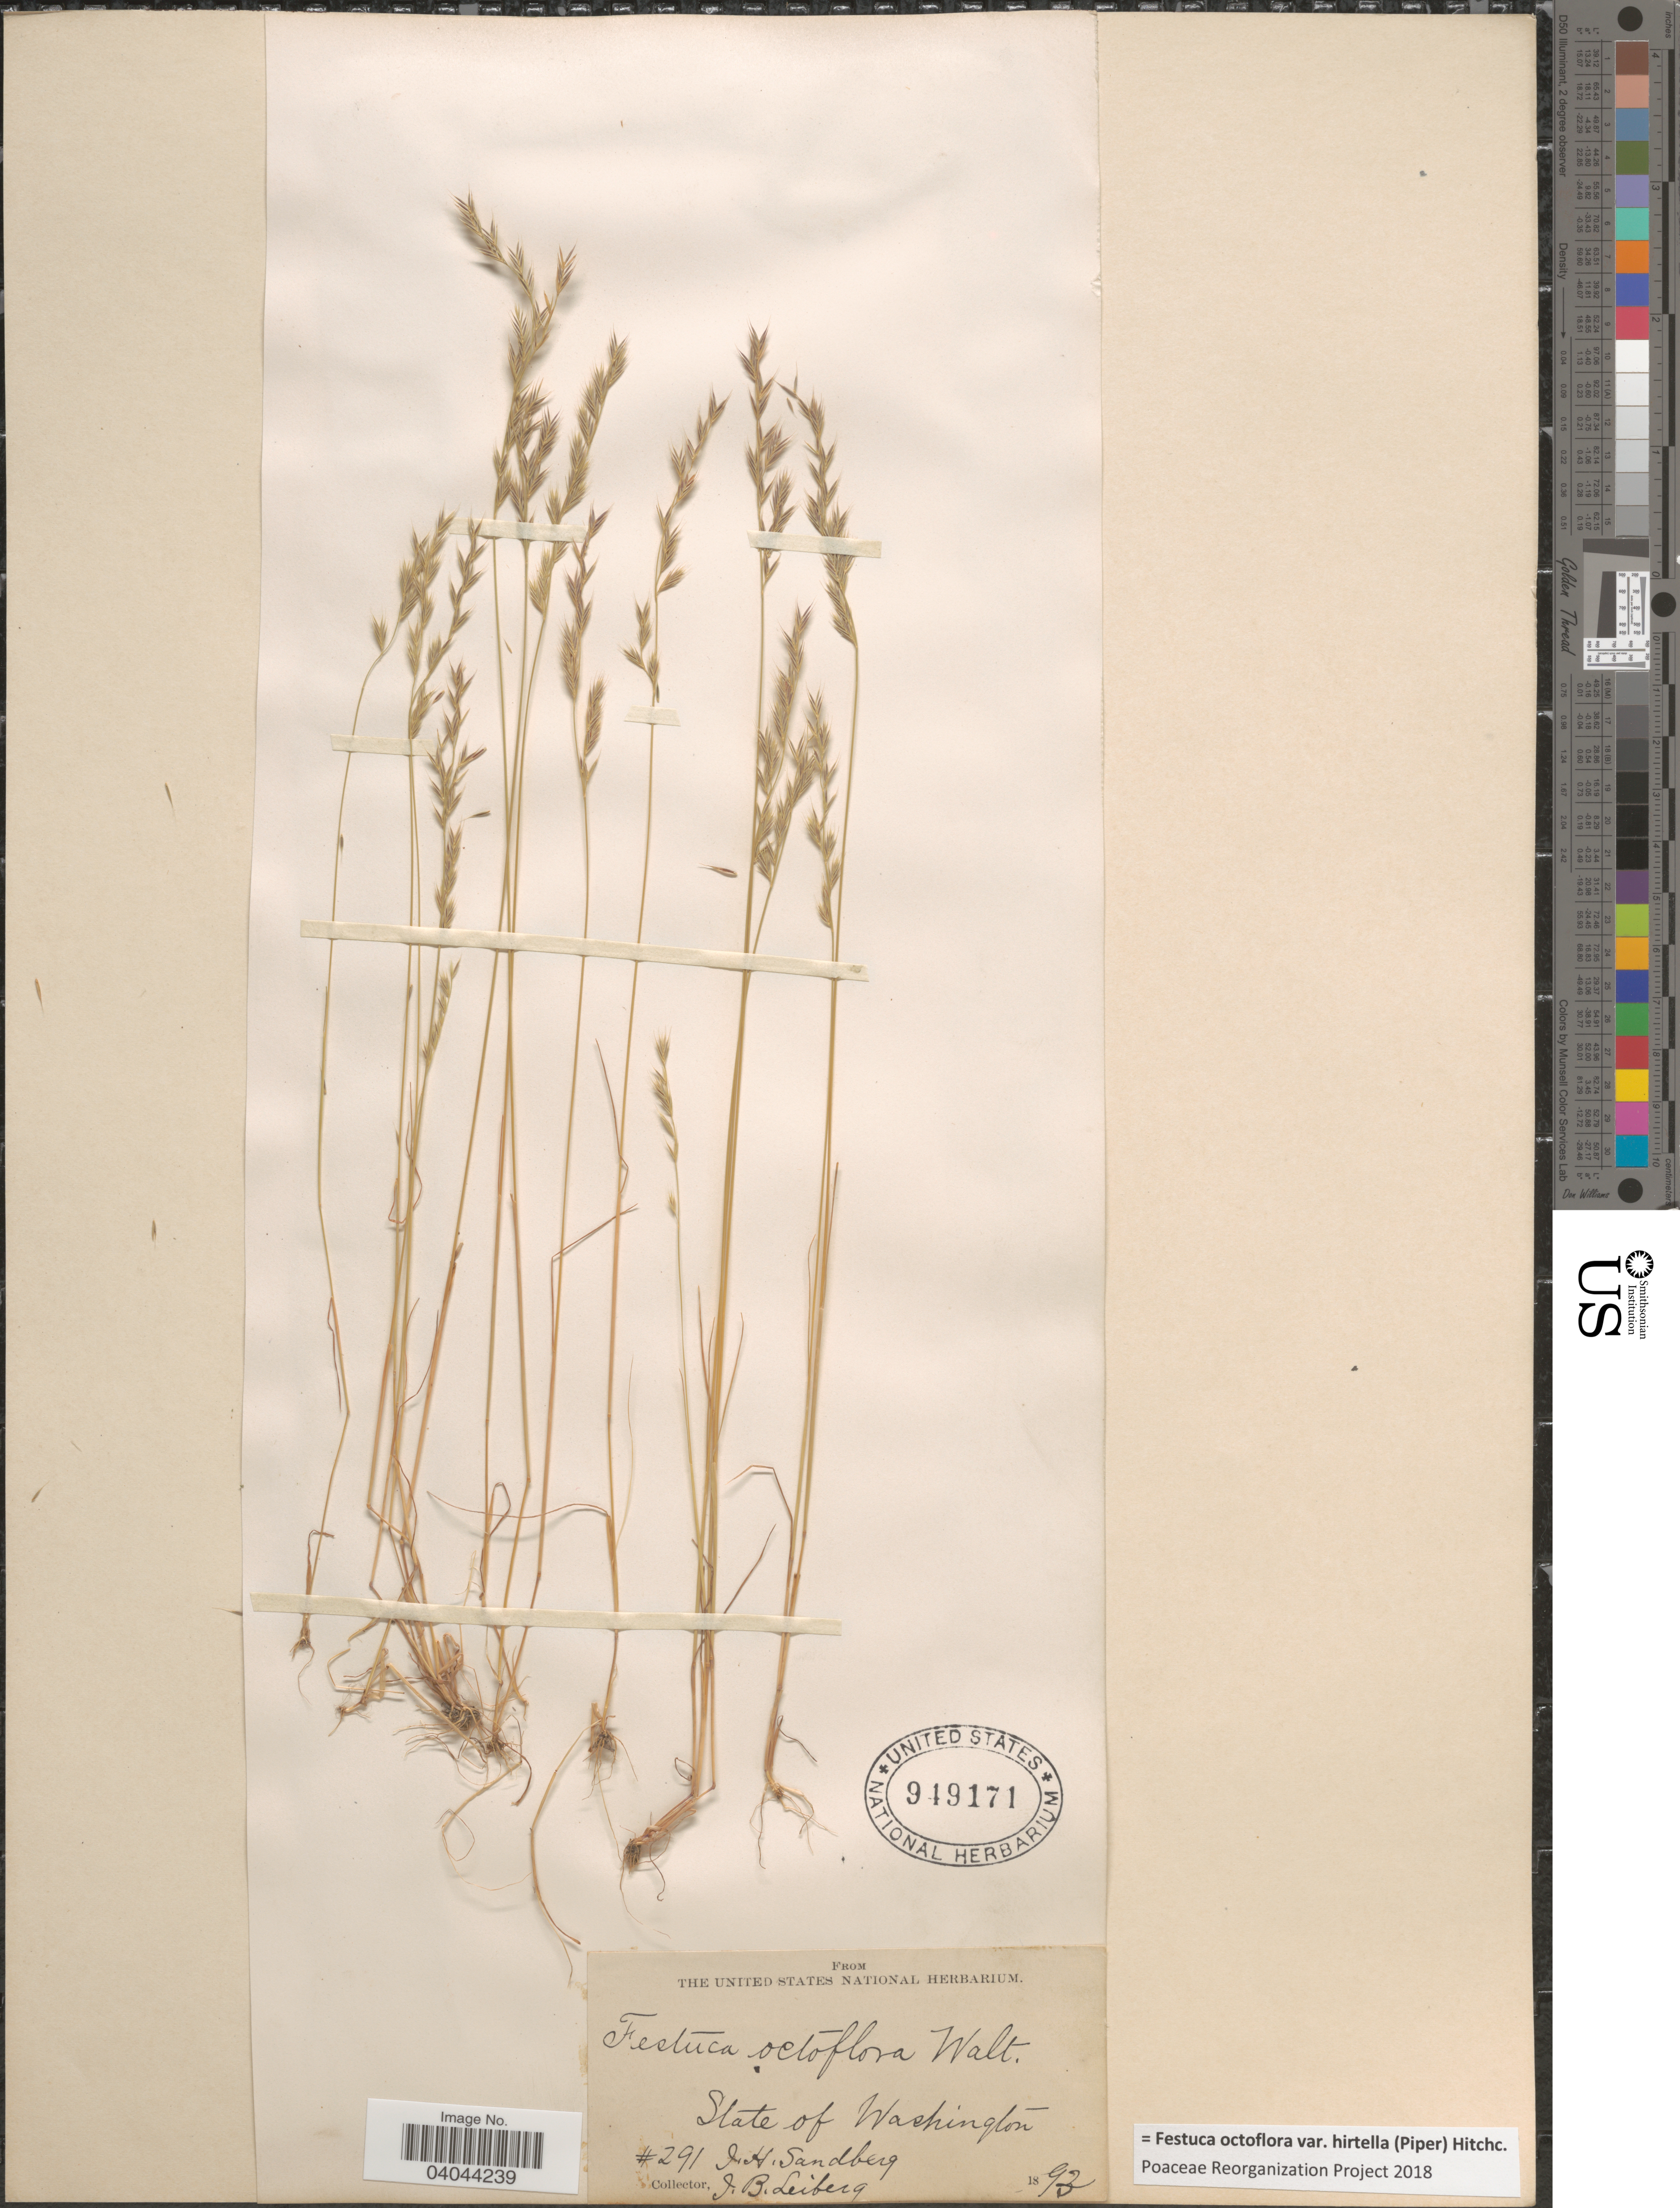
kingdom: Plantae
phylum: Tracheophyta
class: Liliopsida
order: Poales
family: Poaceae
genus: Festuca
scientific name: Festuca octoflora var. hirtella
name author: Piper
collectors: J. H. Sandberg & J. B. Leiberg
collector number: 291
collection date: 1892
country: United States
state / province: Washington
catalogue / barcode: US 949171